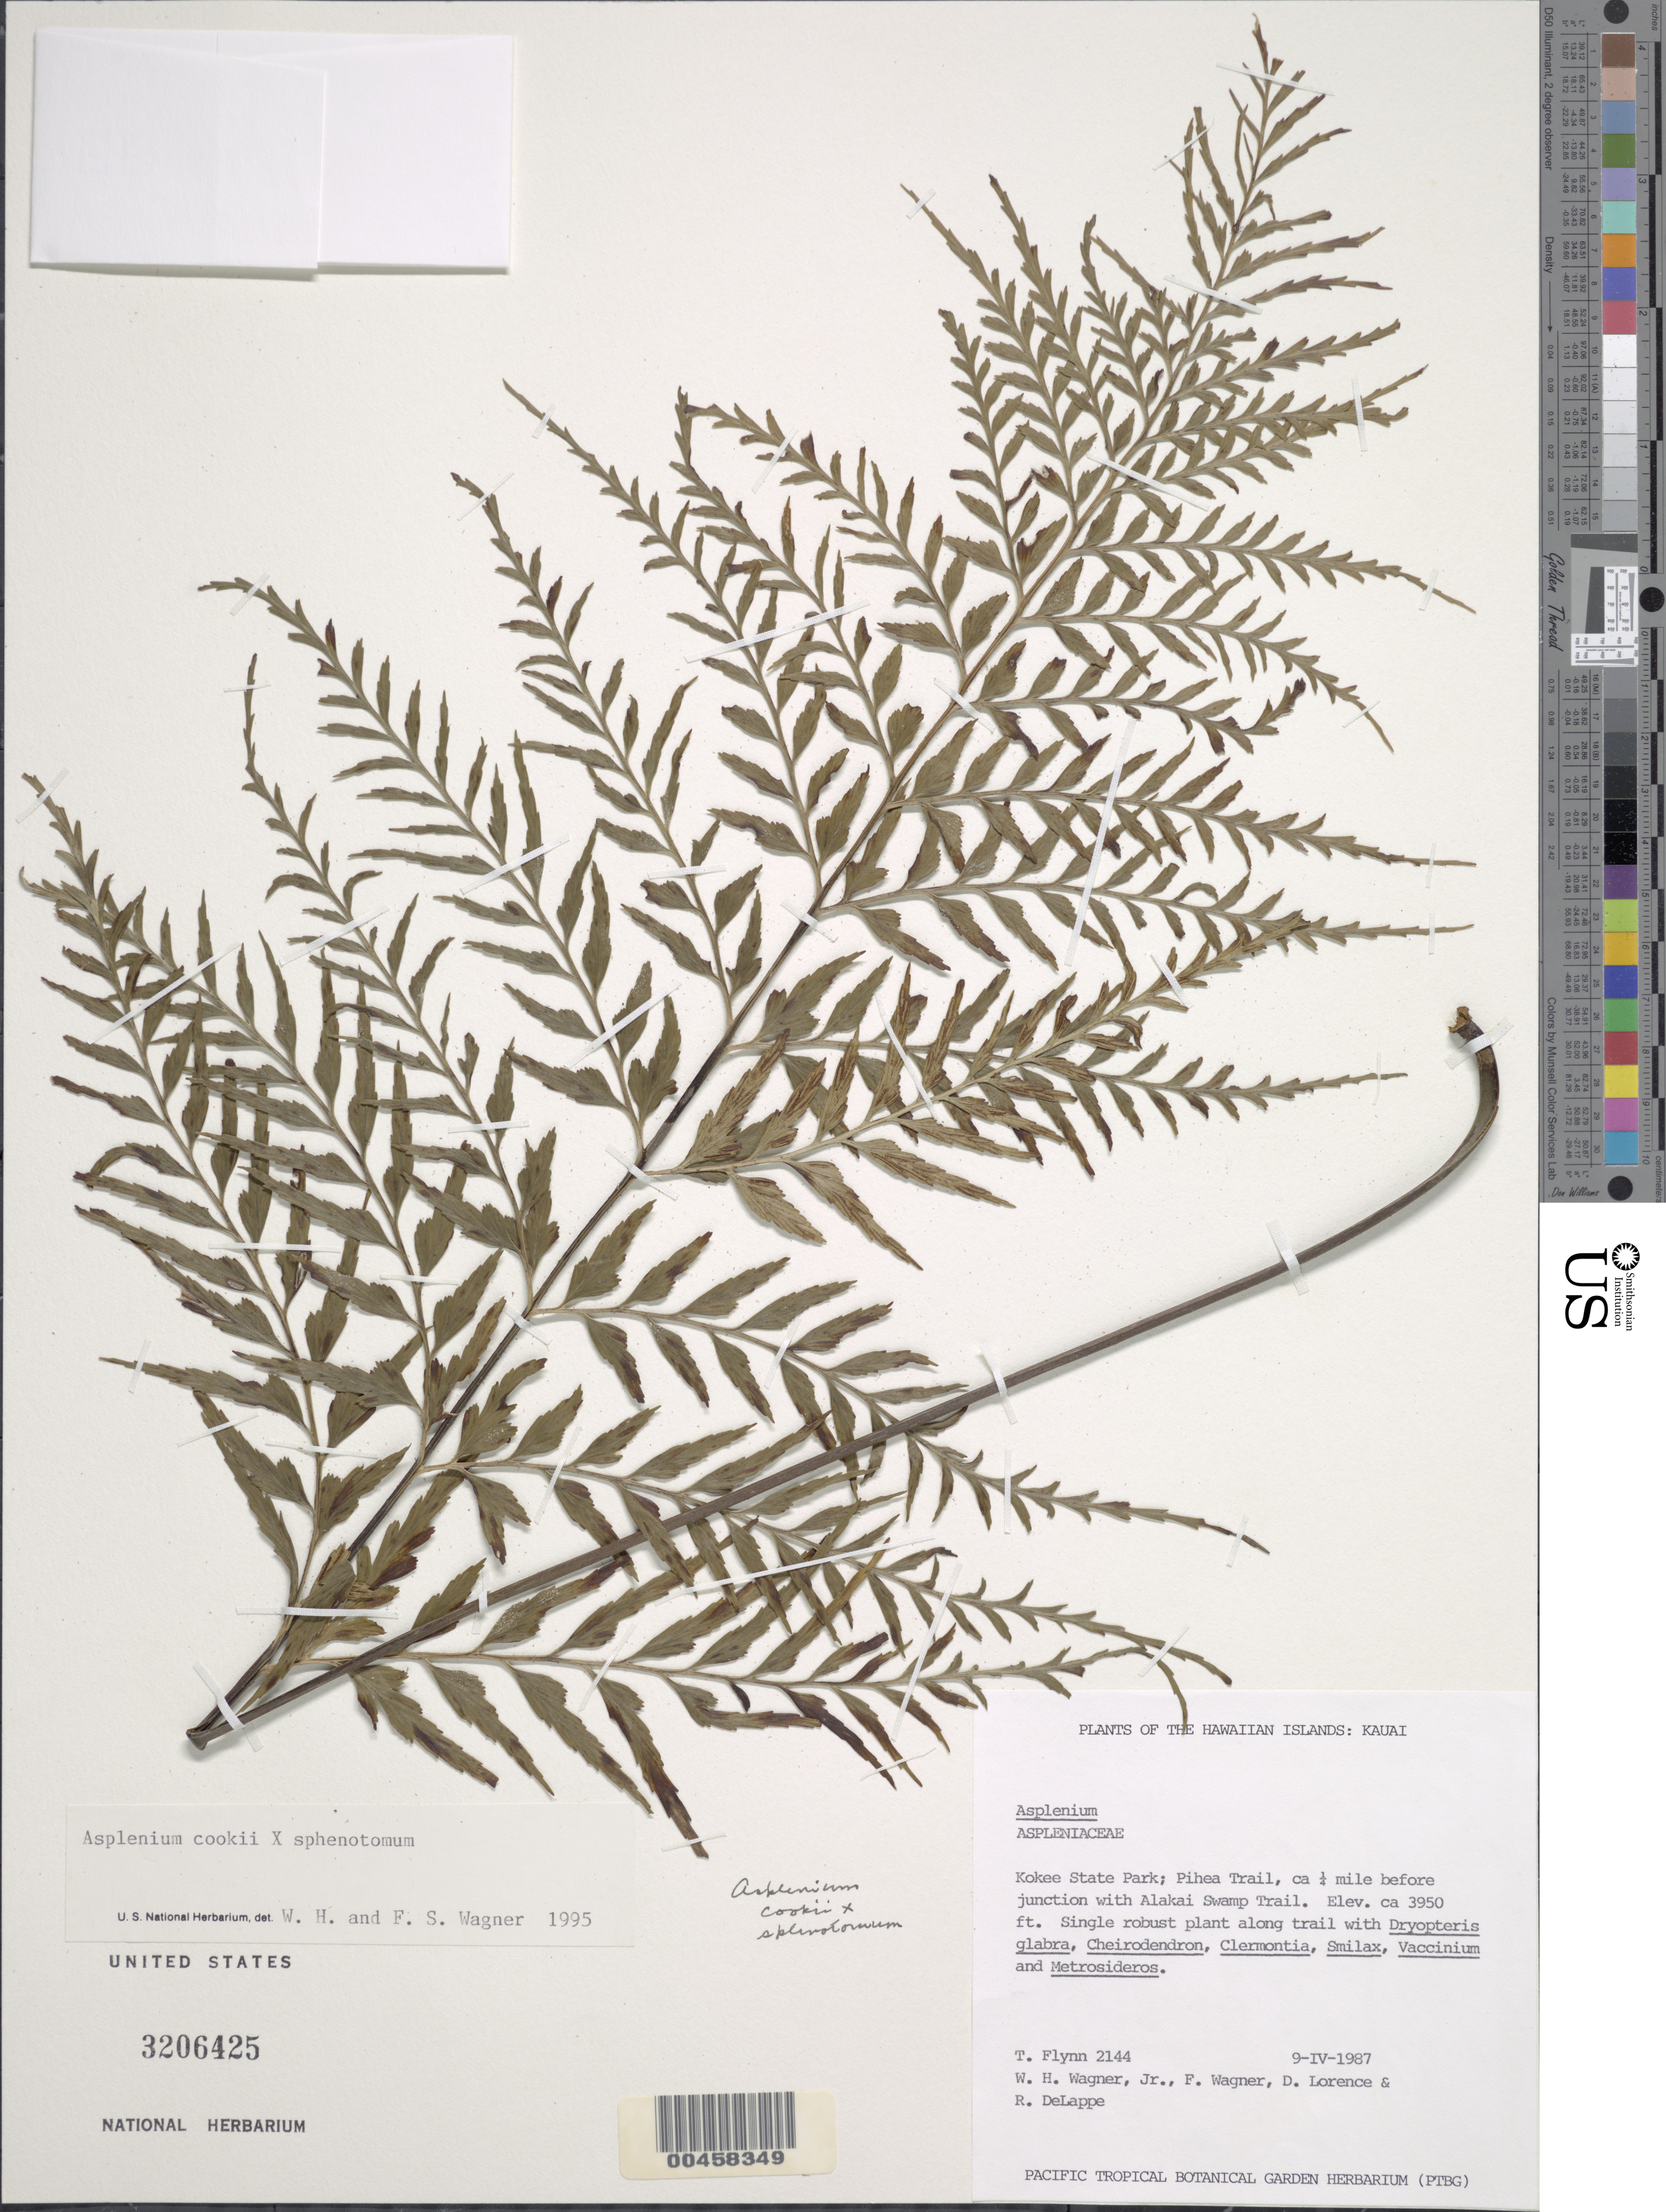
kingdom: Plantae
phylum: Tracheophyta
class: Polypodiopsida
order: Polypodiales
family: Aspleniaceae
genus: Asplenium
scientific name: Asplenium cookii x sphenotomum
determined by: Wagner, W. H.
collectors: T. W. Flynn, W. H. Wagner, F. S. Wagner & D. Lorence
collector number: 2144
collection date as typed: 9 Apr 1987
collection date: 1987-04-09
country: United States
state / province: Hawaii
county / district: Kauai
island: Kaua'i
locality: Kokee State Park; Pihea Trail, ca 0.25 mile before junction with Alakai Swamp Trail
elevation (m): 1204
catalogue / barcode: US 3206425